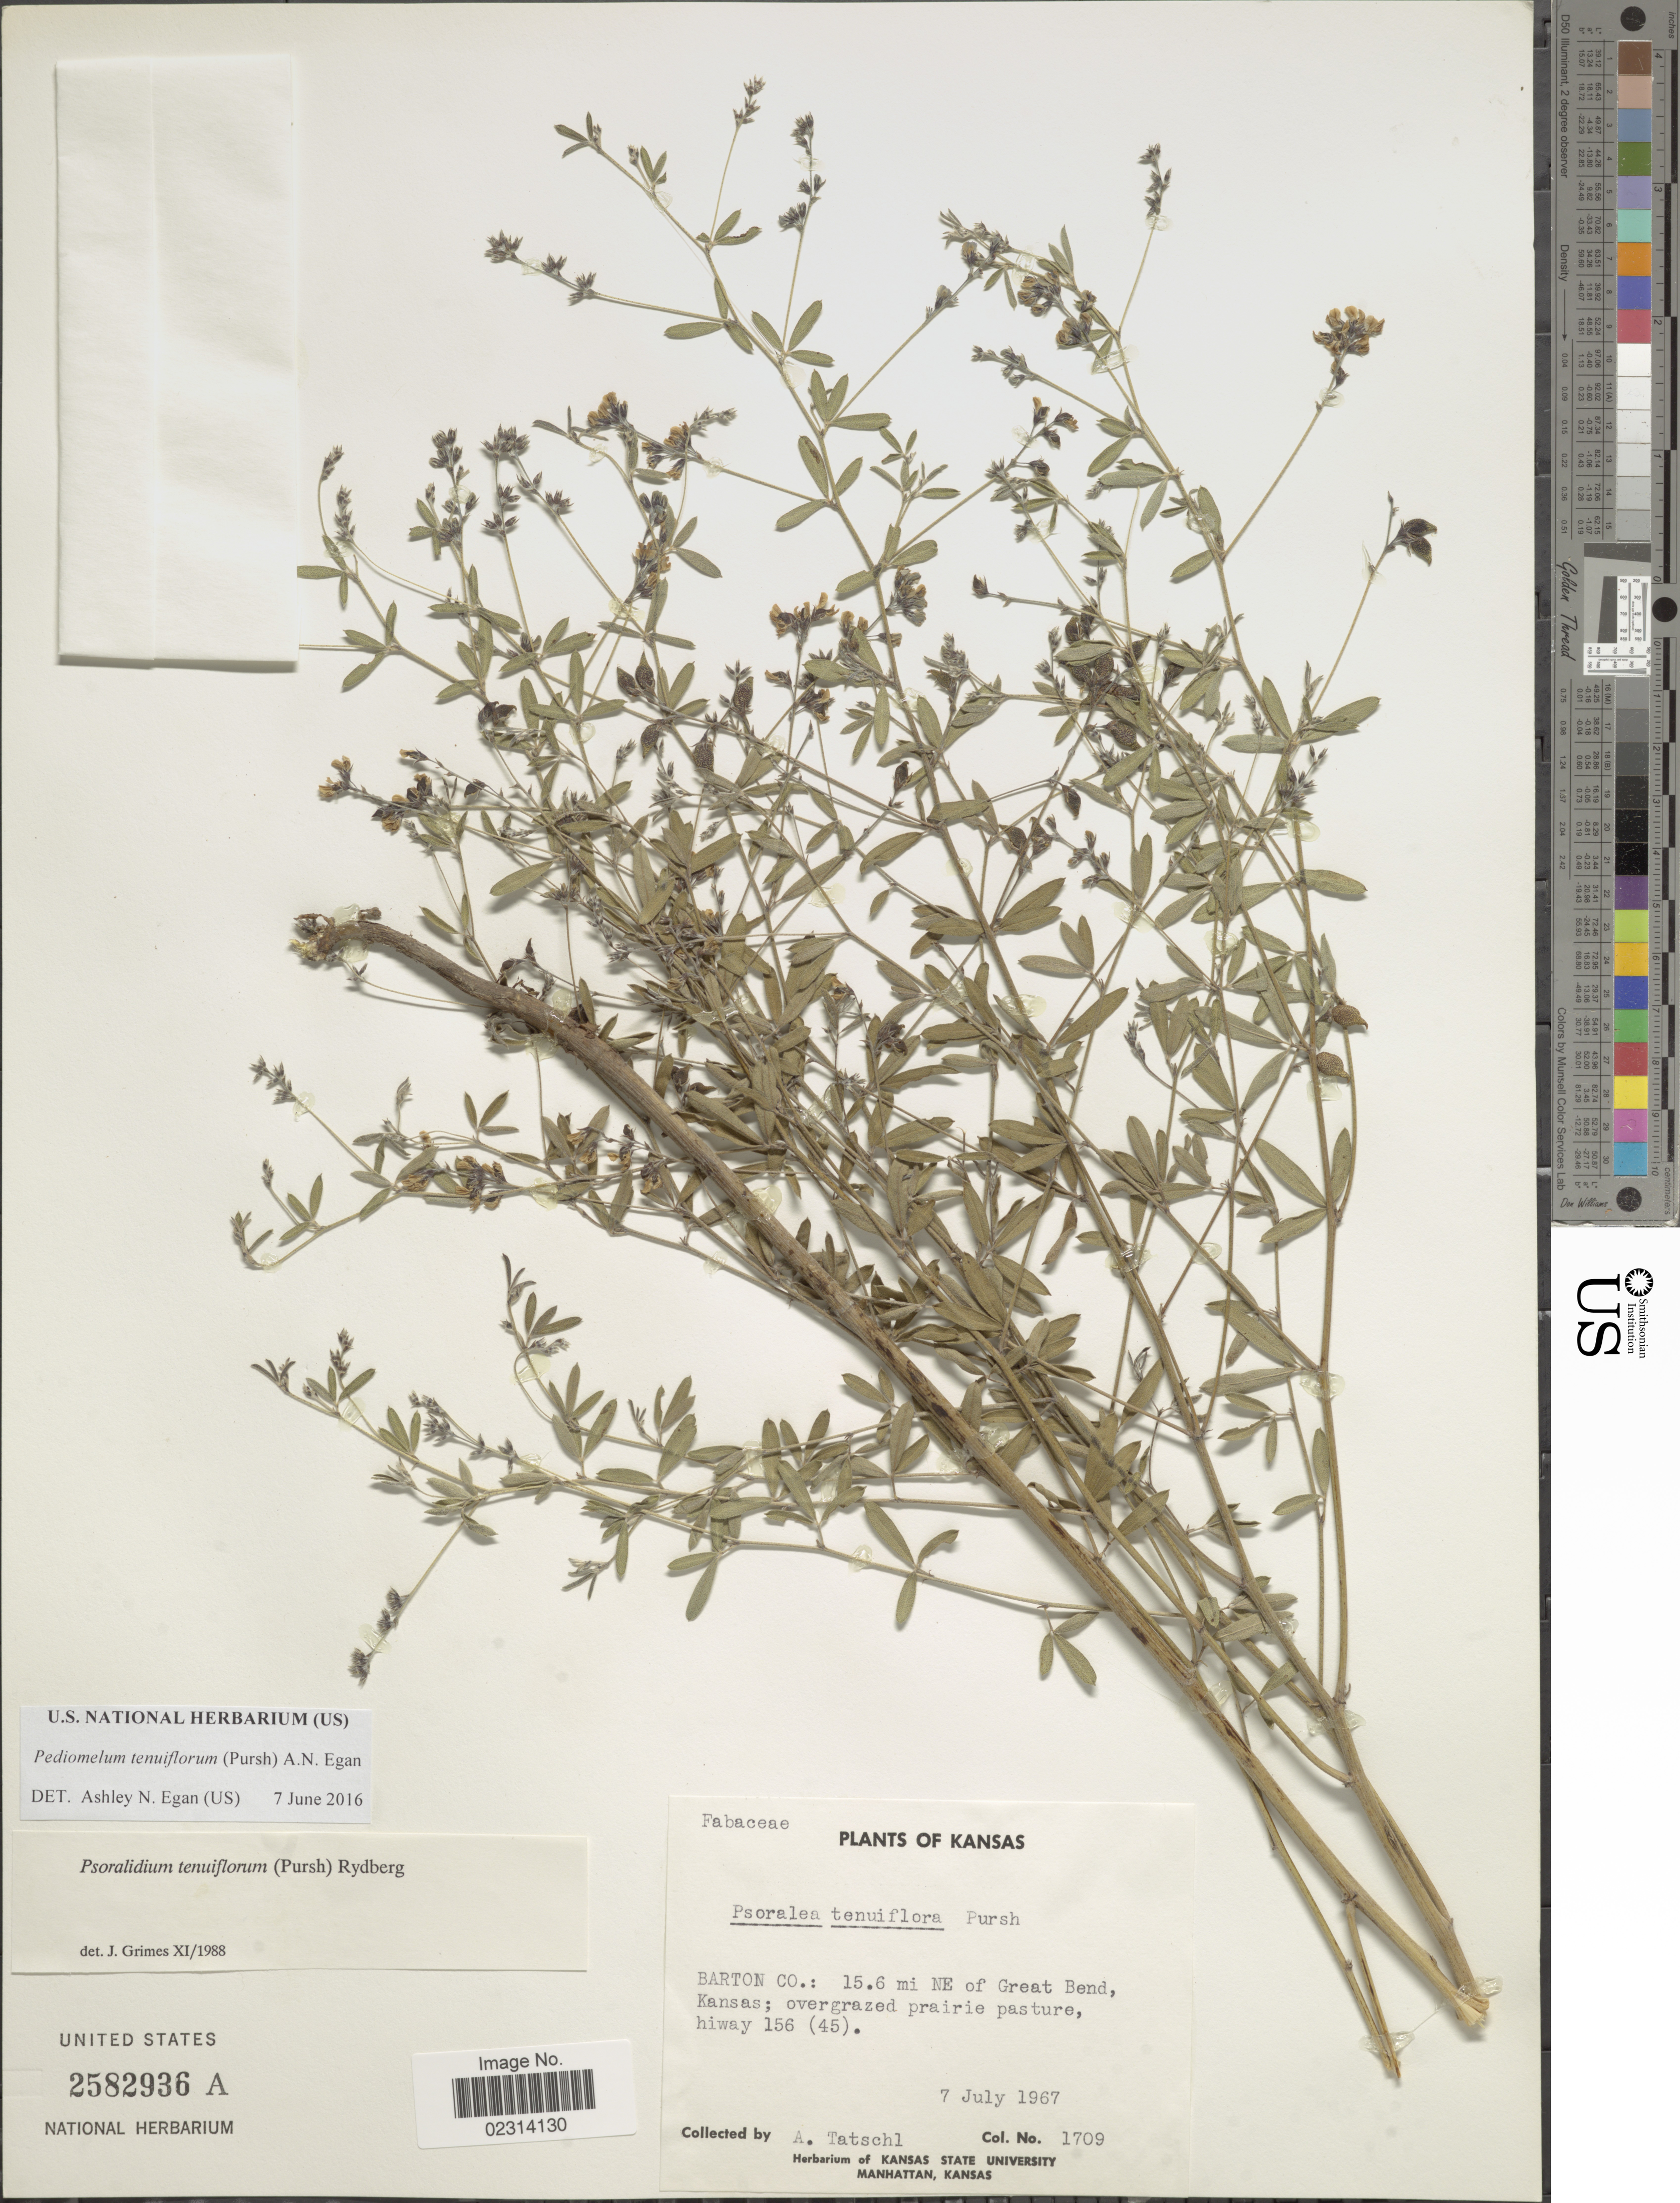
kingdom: Plantae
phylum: Tracheophyta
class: Magnoliopsida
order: Fabales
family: Fabaceae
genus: Psoralidium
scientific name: Psoralidium tenuiflorum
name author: (Pursh) Rydb.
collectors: A. Tatschl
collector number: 1709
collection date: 1967-07-07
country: United States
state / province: Kansas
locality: Barton Co.: 15.6 mi NE of Great Bend, Kansas, overgrazed prairie pasture, hiway 156 (45)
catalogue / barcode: US 2582936A